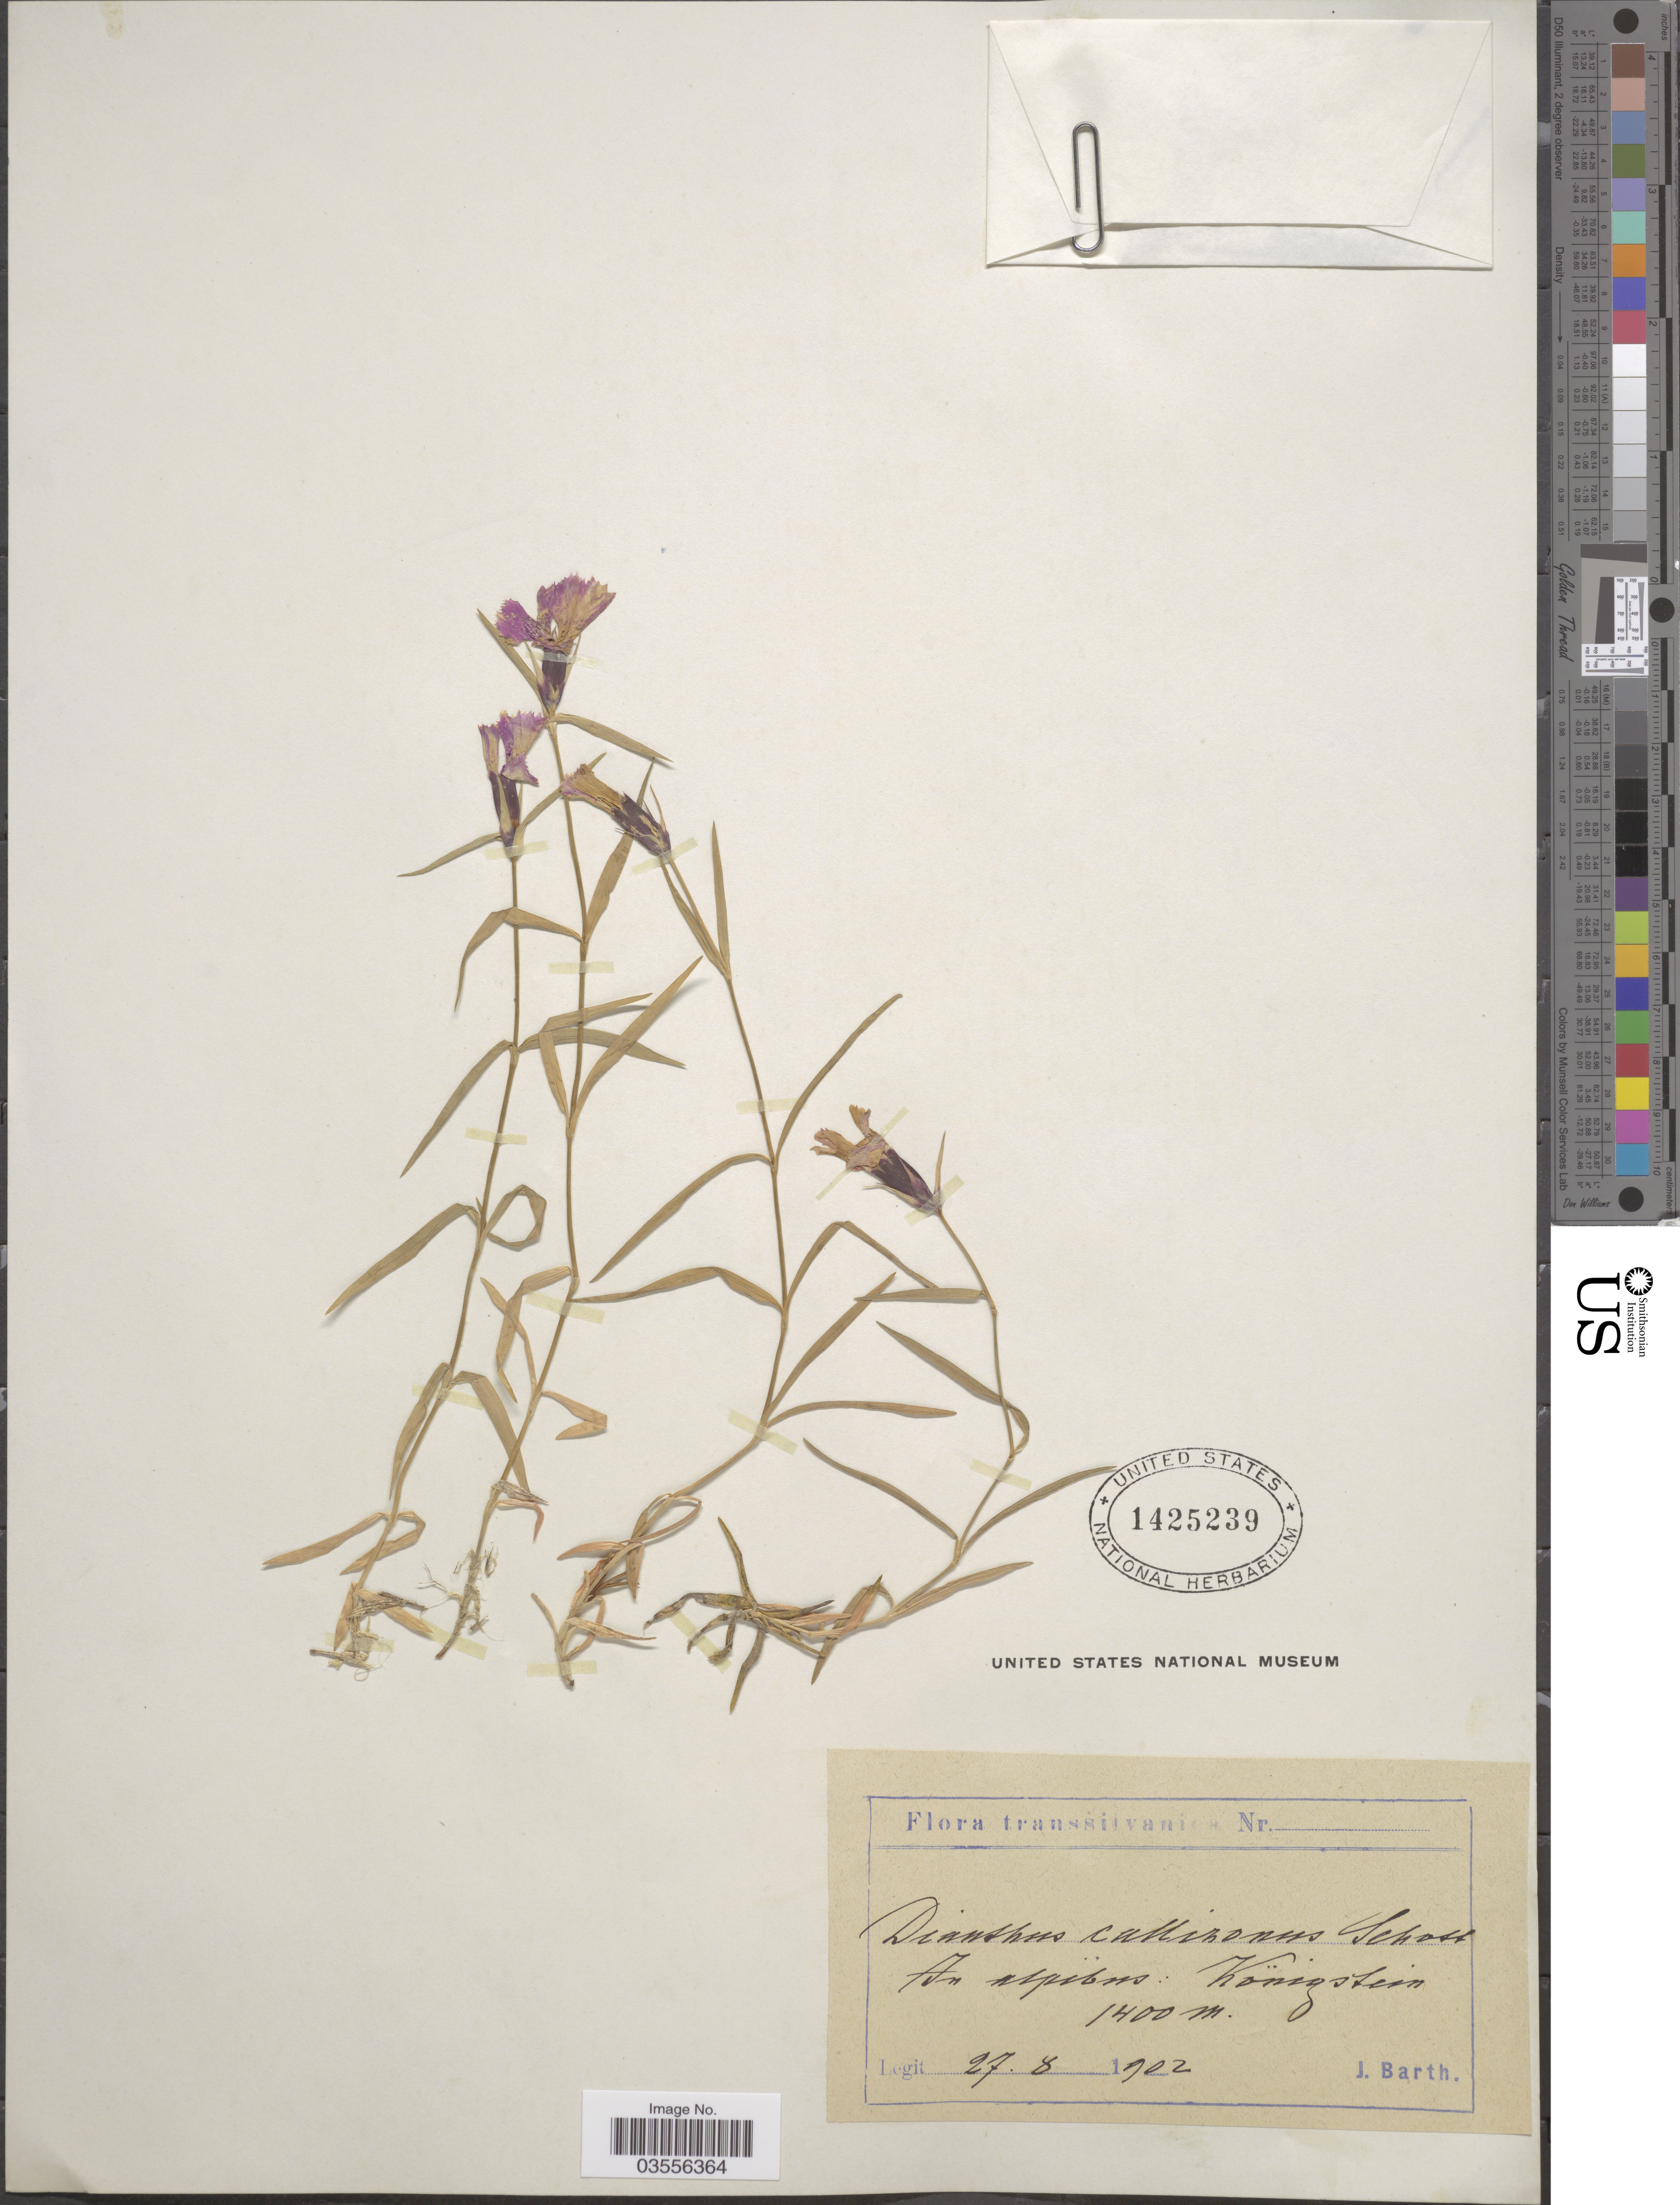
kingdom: Plantae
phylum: Tracheophyta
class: Magnoliopsida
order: Caryophyllales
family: Caryophyllaceae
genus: Dianthus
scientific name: Dianthus callizonus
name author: Schott & Kotschy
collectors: J. Barth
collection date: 1902-08-27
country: Romania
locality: Transsilvanica. Königstein.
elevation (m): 1400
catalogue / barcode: US 1425239